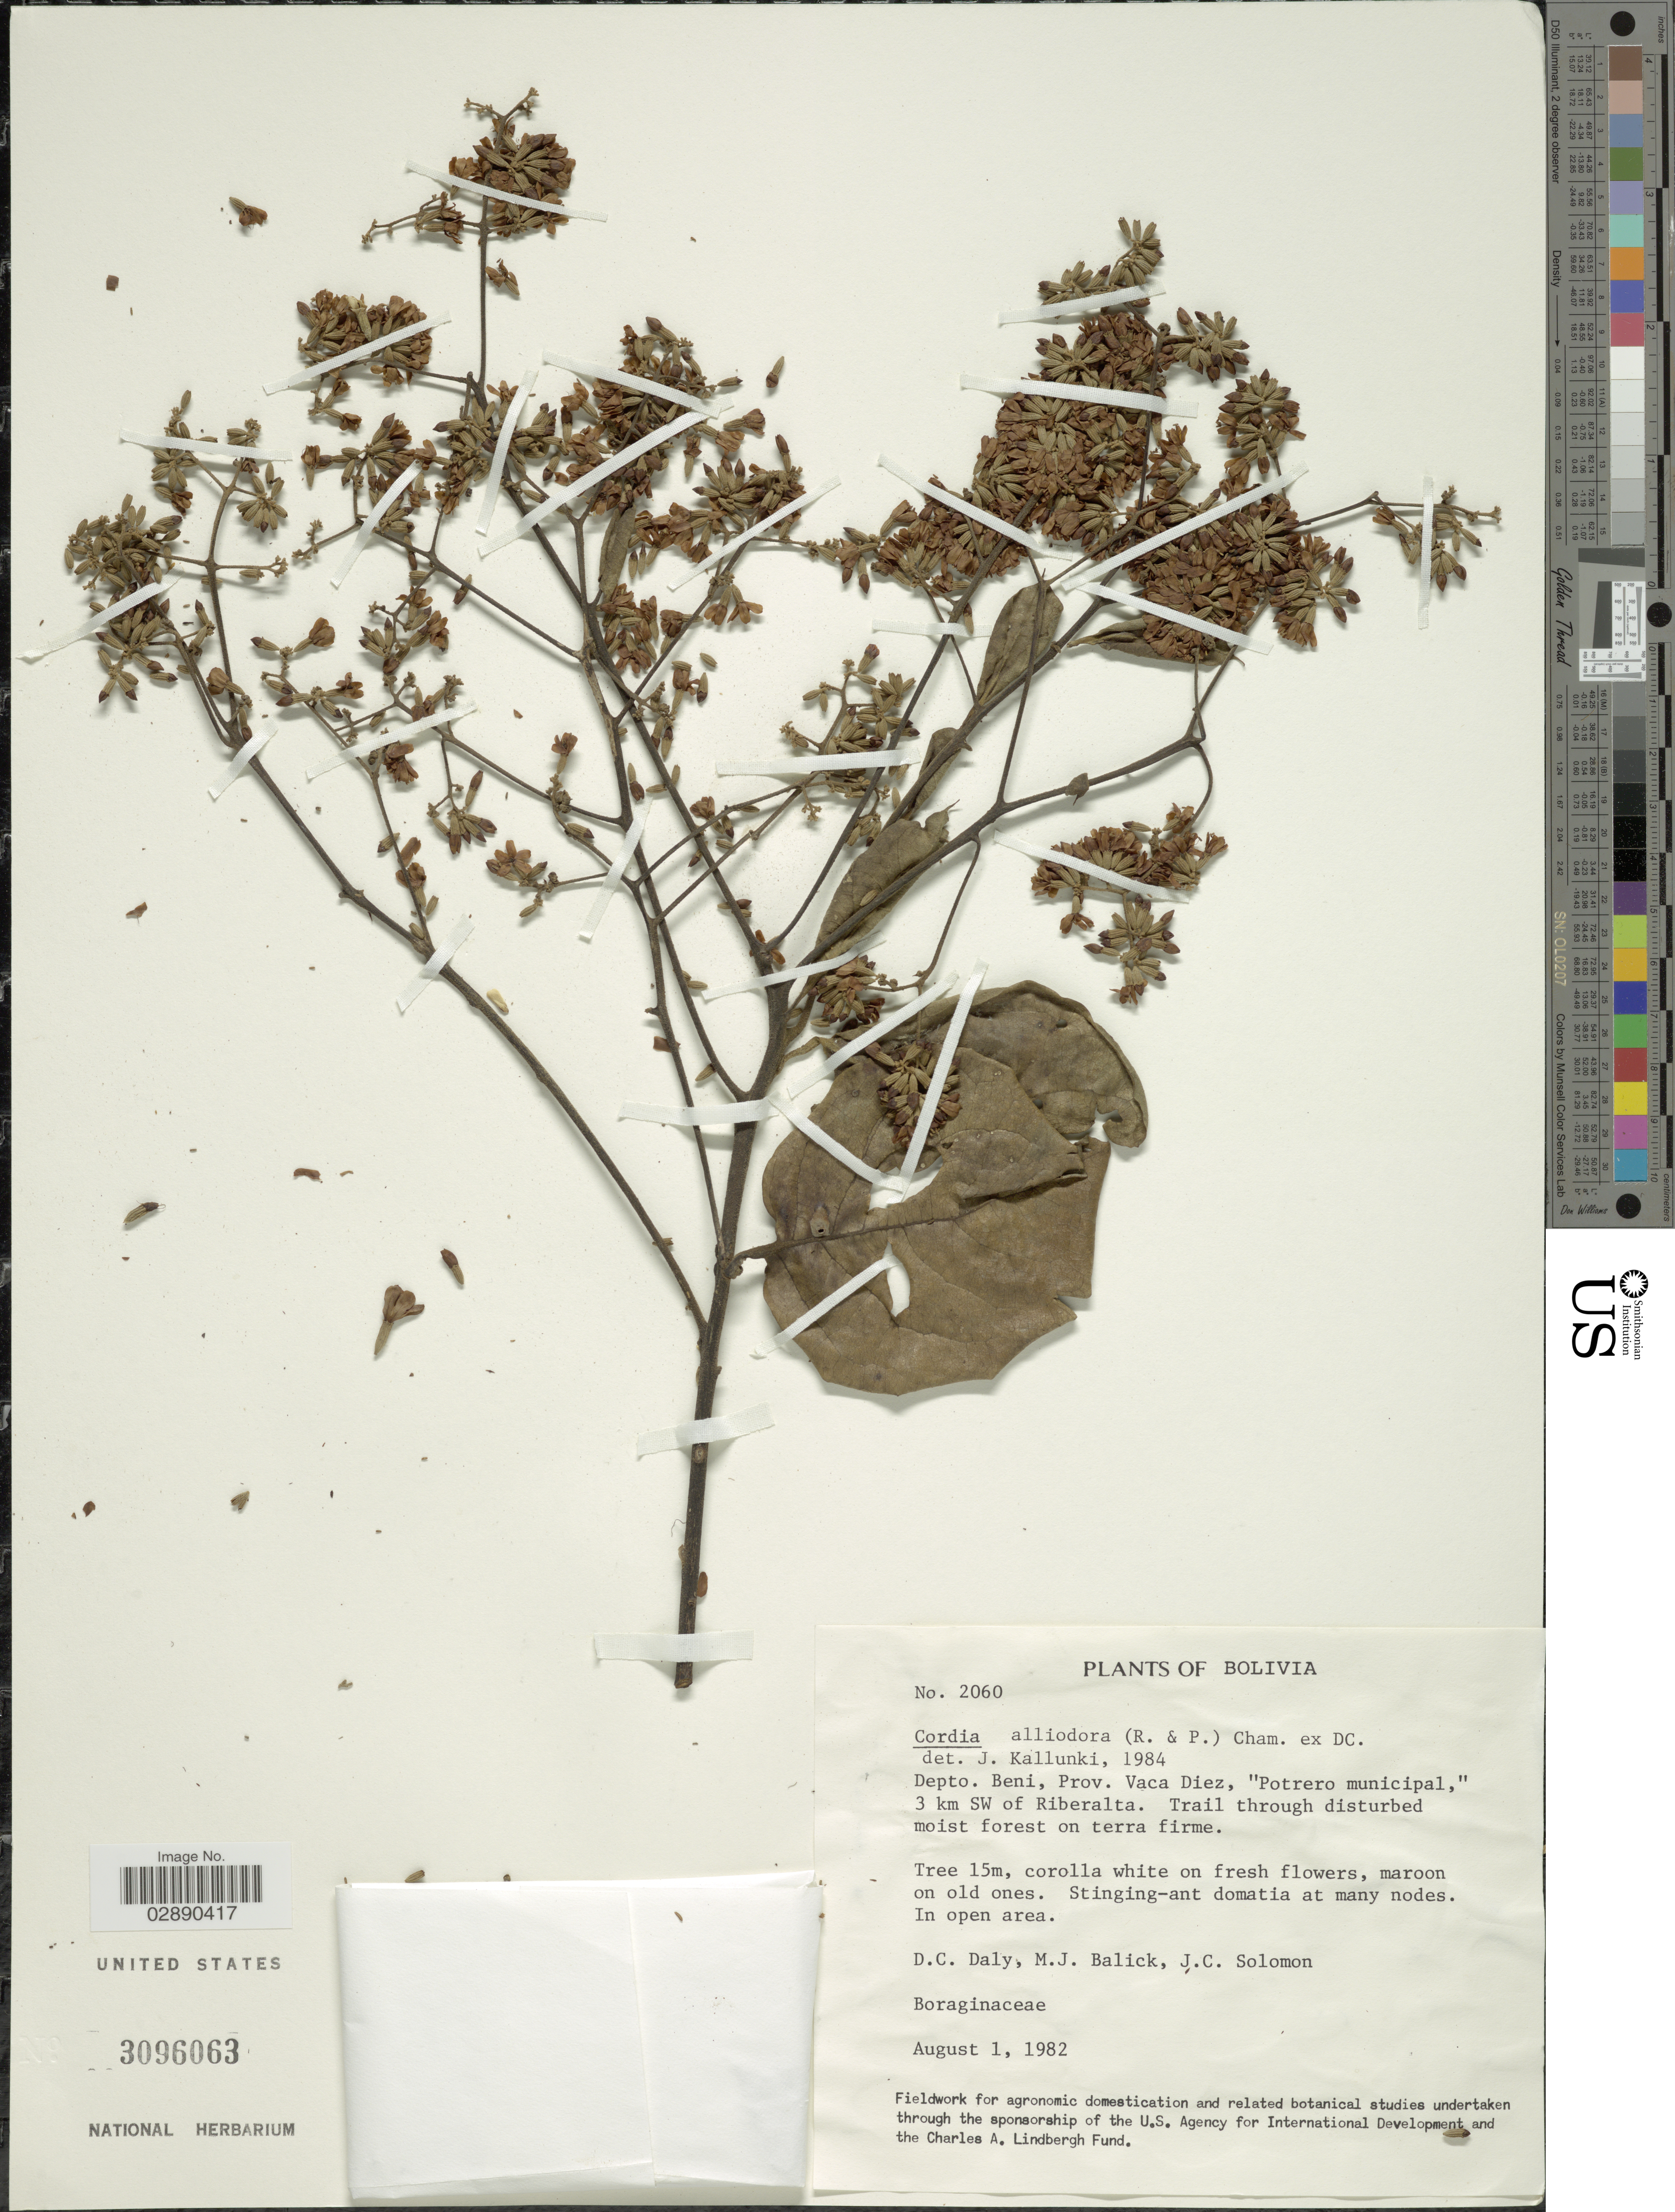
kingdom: Plantae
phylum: Tracheophyta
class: Magnoliopsida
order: Boraginales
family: Cordiaceae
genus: Cordia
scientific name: Cordia alliodora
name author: (Ruiz & Pav.) Oken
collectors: D. C. Daly, M. J. Balick & J. C. Solomon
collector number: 2060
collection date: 1982-08-01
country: Bolivia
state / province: Beni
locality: Depto. Beni, Prov. Vaca Diez, "Potrero municipal," 3 km SW of Riberalta.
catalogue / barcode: US 3096063